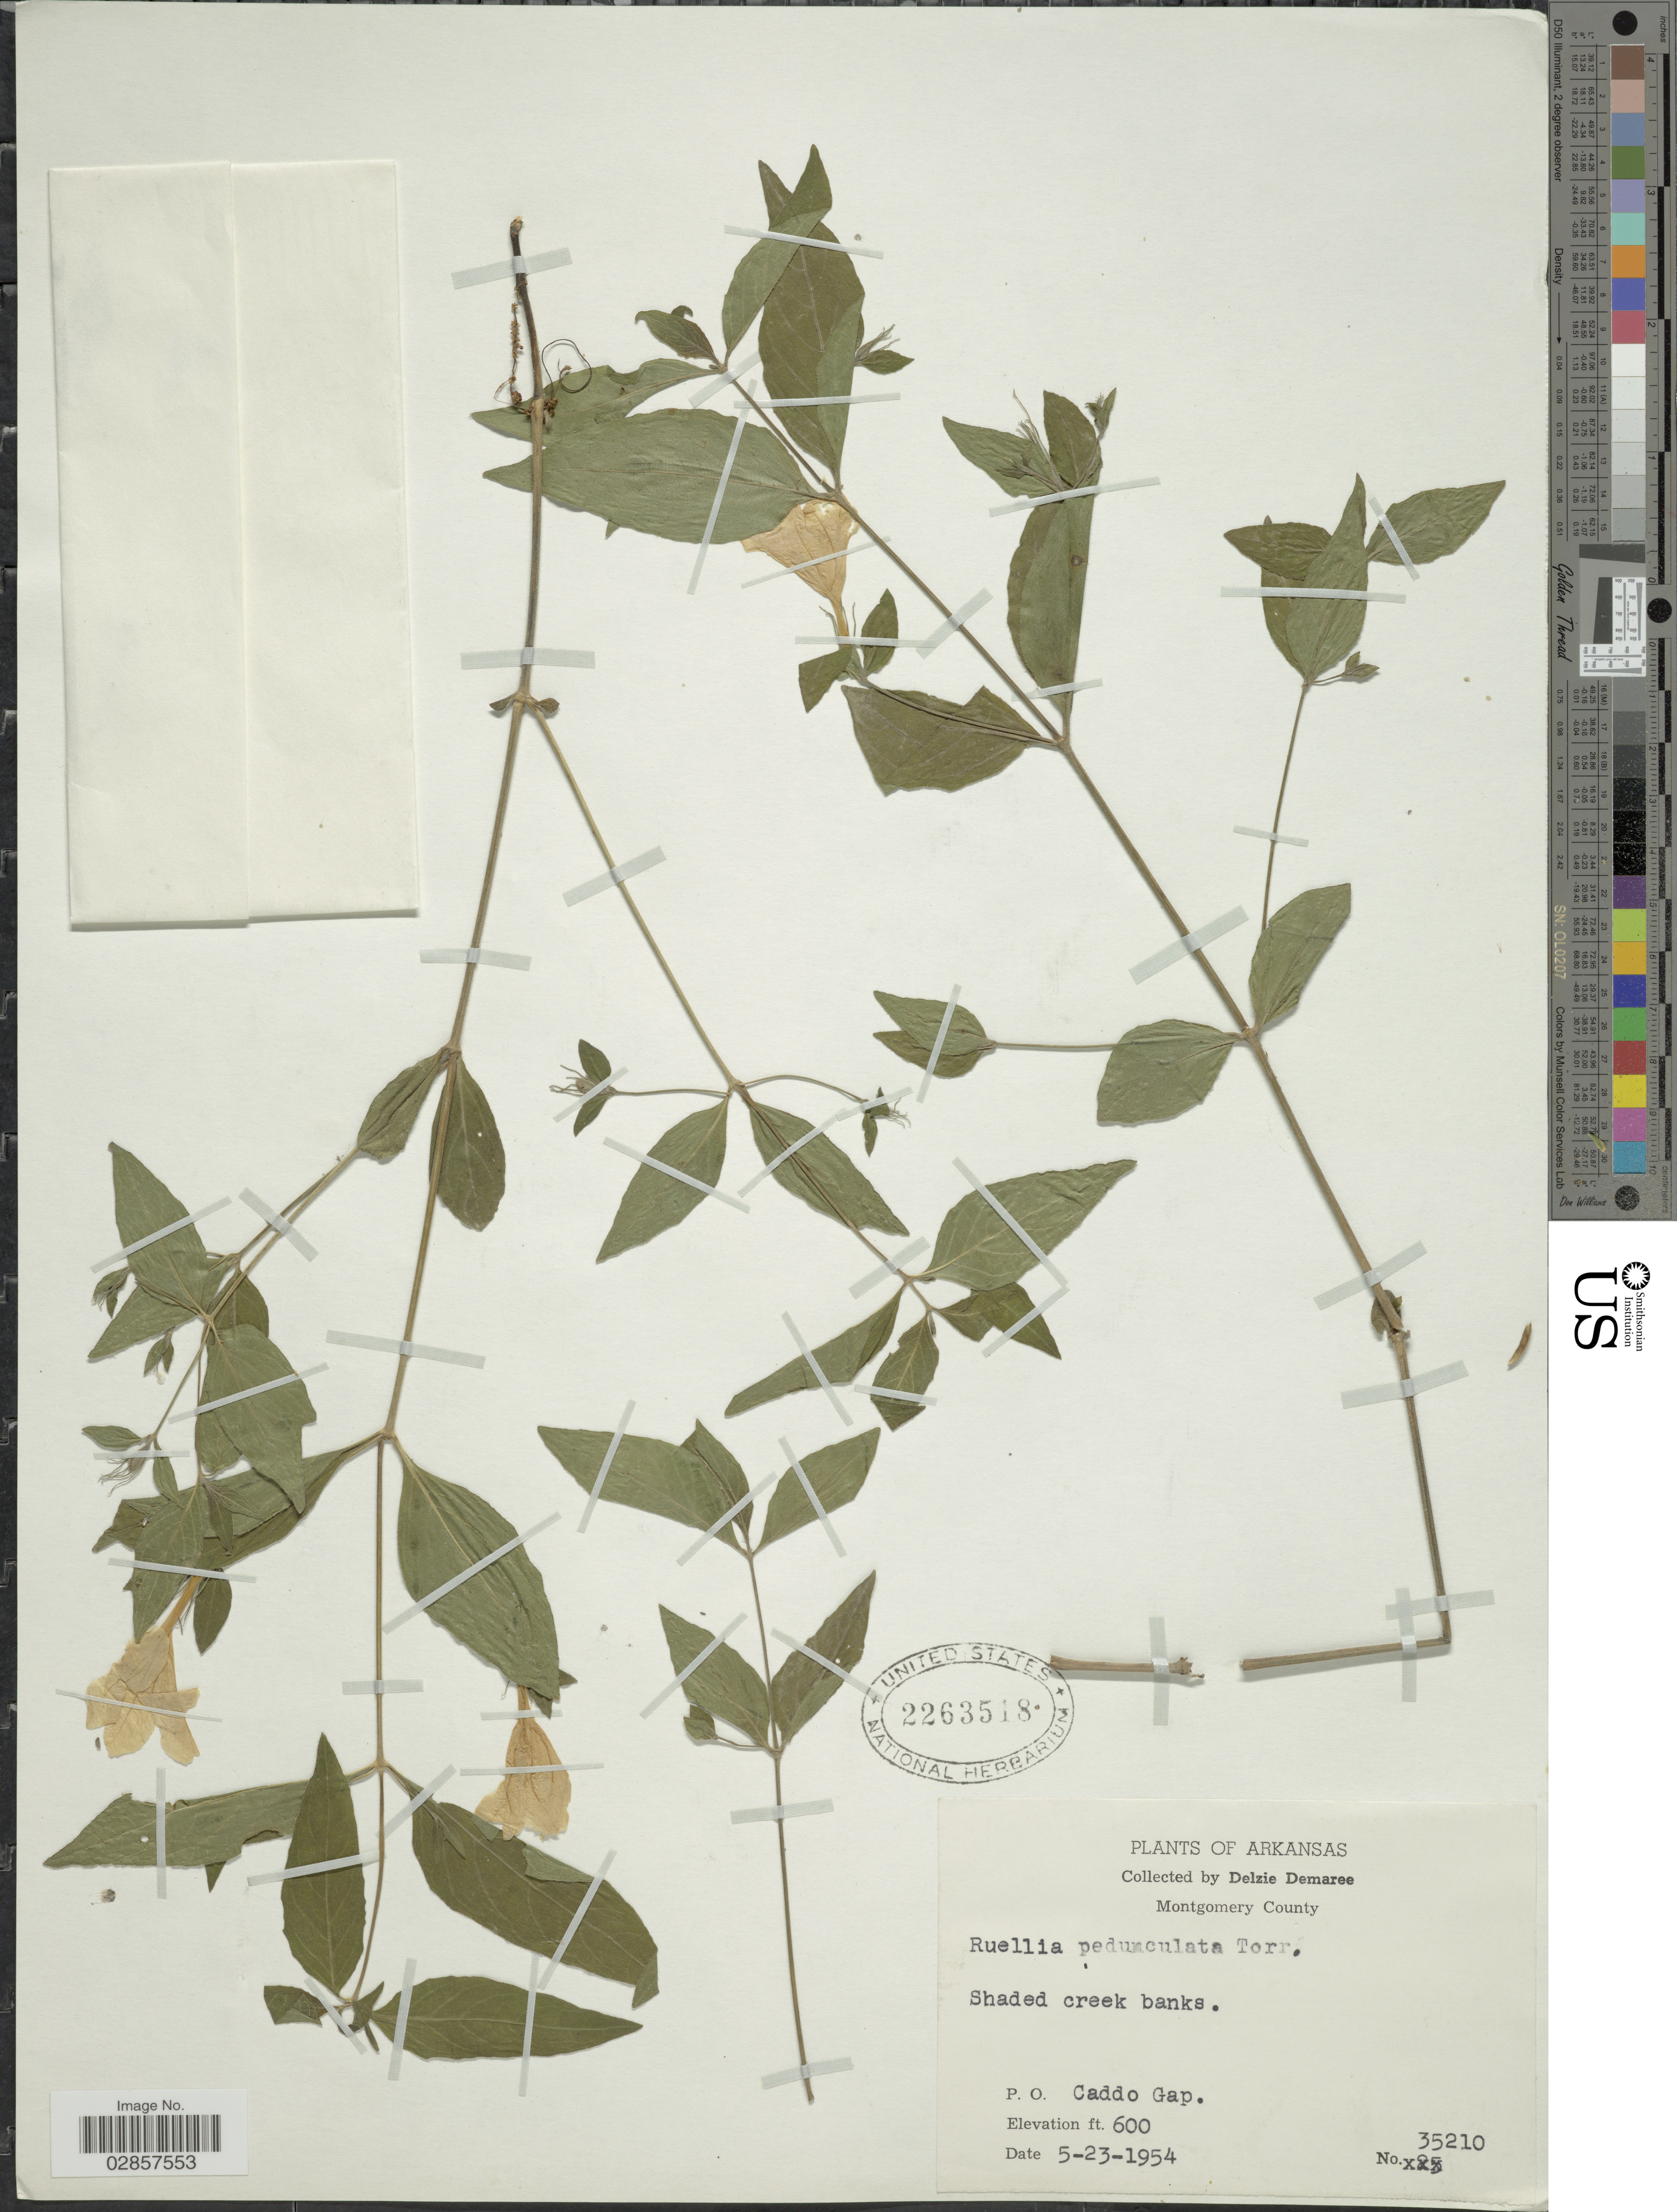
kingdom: Plantae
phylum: Tracheophyta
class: Magnoliopsida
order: Lamiales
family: Acanthaceae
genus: Ruellia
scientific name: Ruellia pedunculata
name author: Torr. ex A. Gray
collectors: D. Demaree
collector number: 35210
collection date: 1954-05-23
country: United States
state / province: Arkansas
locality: Montgomery County, Shaded creek banks, P. O. Caddo Gap.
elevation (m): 183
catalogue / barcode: US 2263518